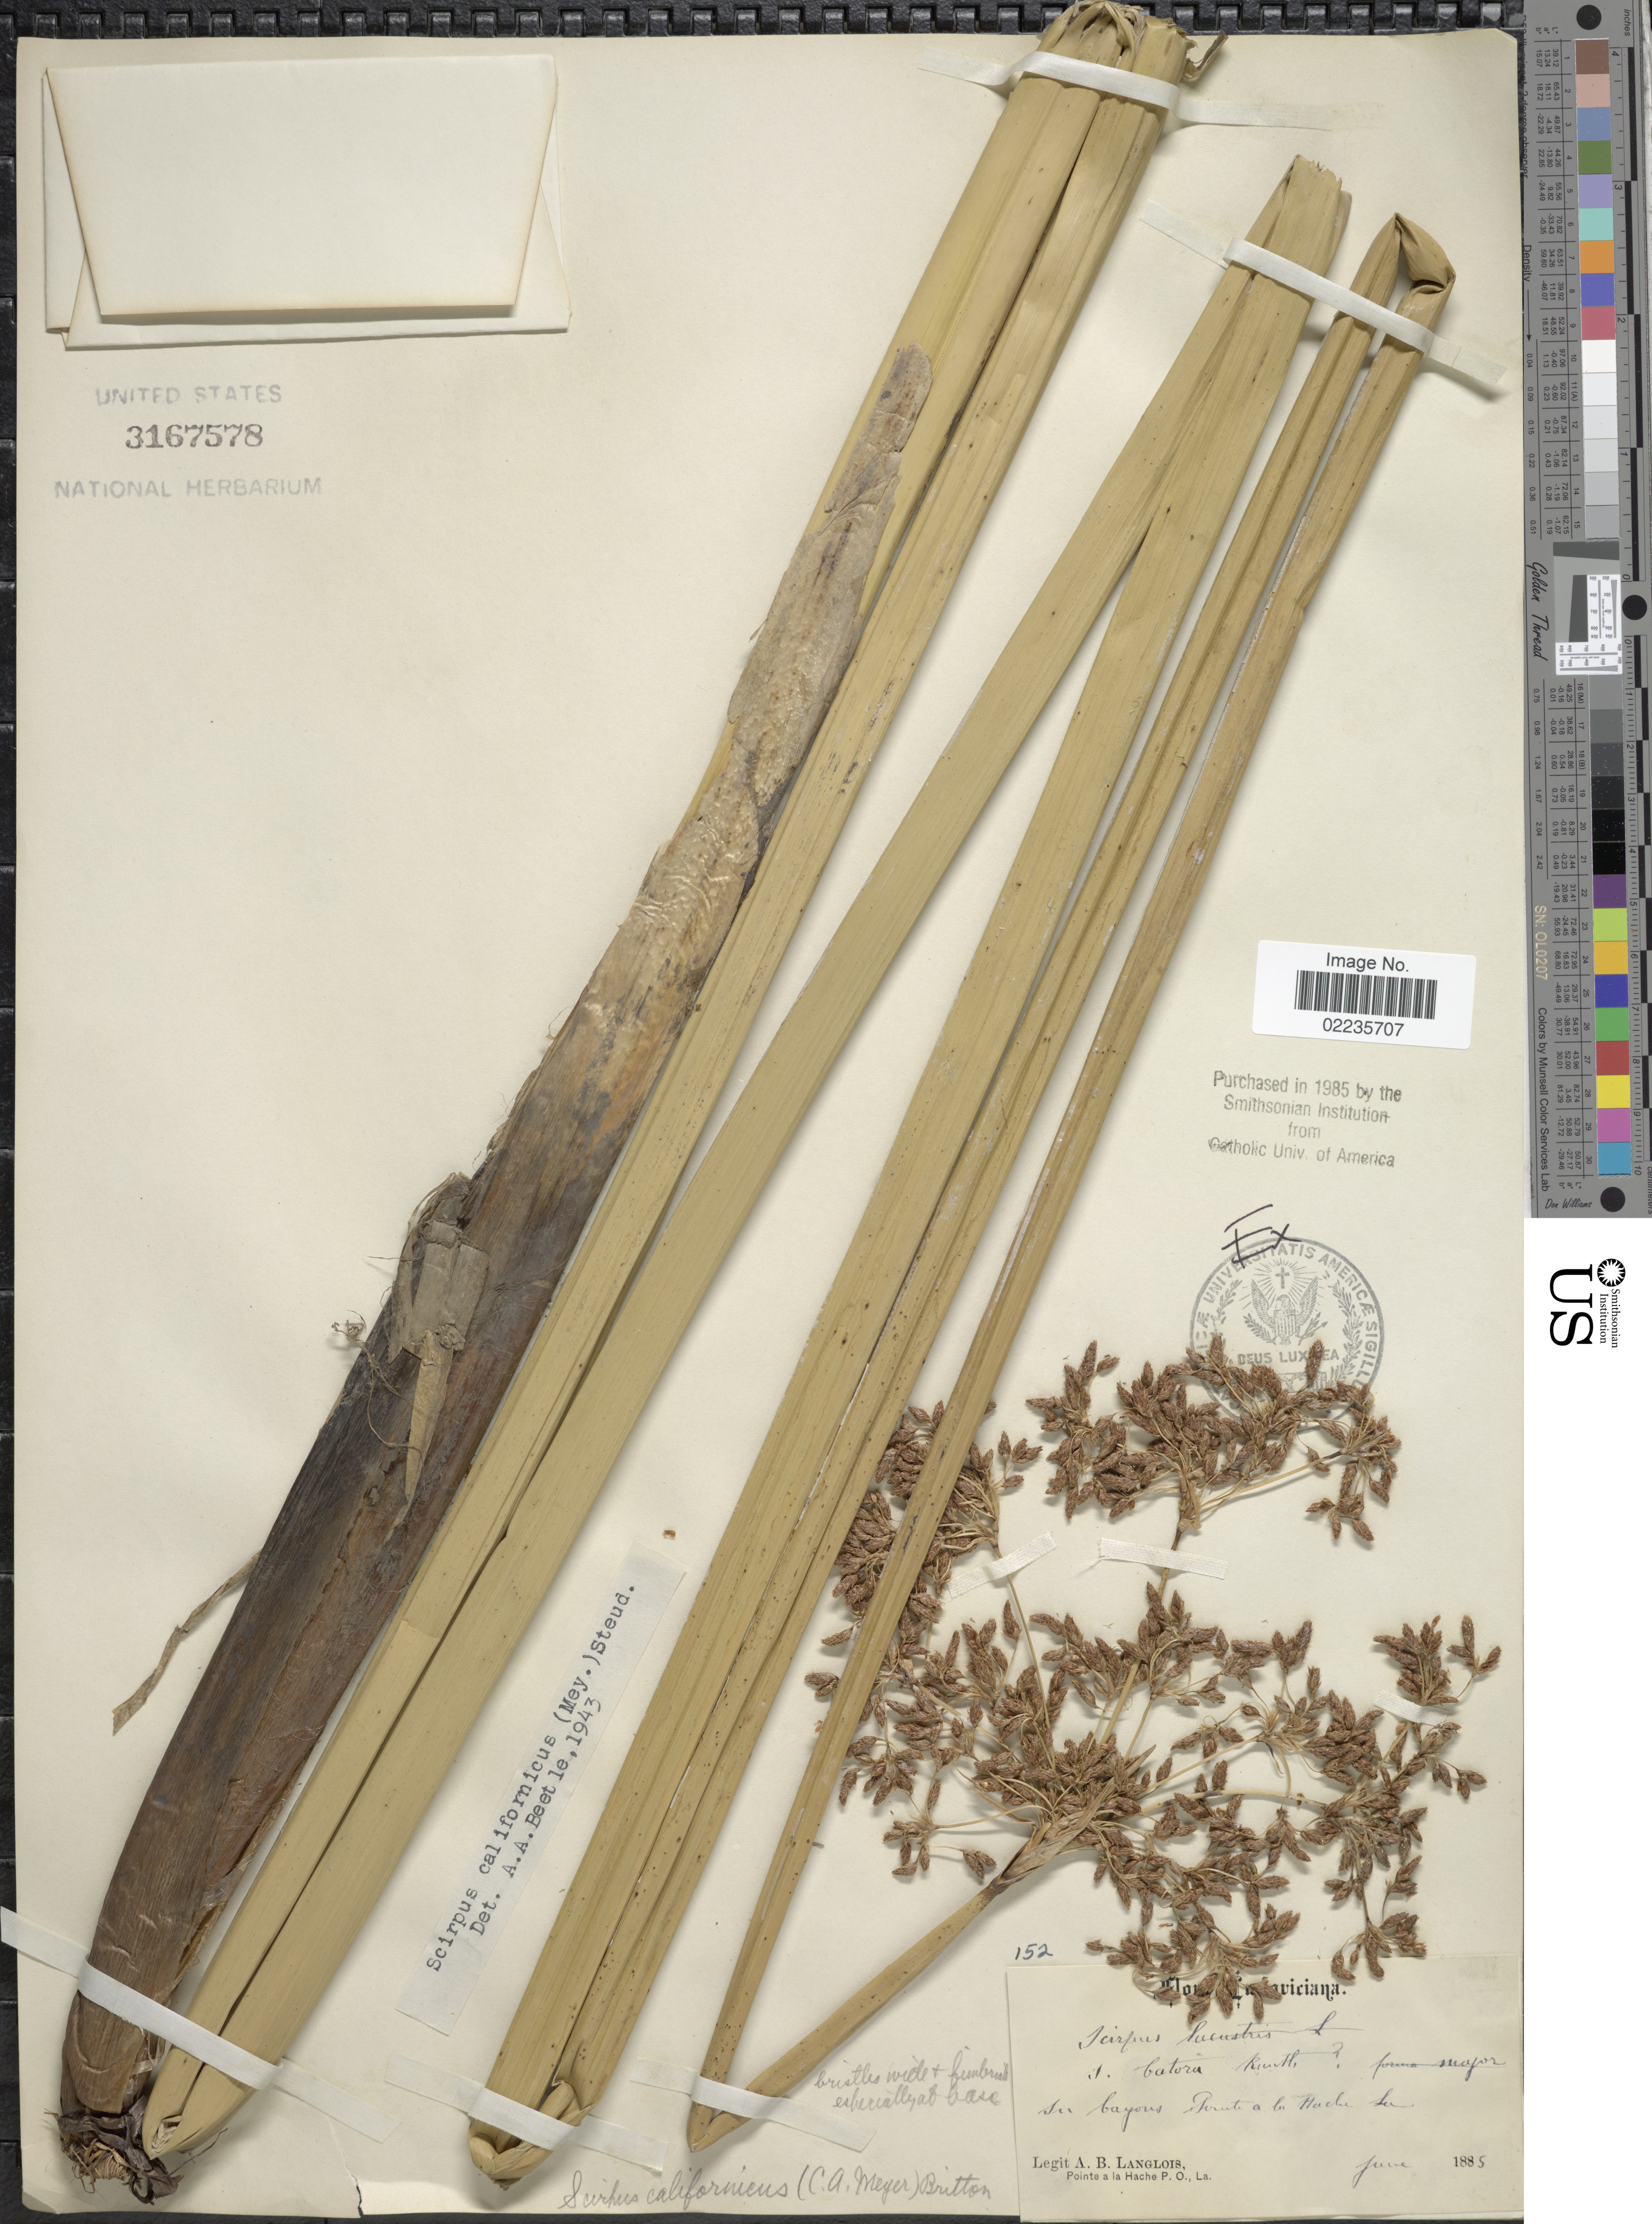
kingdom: Plantae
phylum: Tracheophyta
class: Liliopsida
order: Poales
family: Cyperaceae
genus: Schoenoplectus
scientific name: Schoenoplectus californicus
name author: (C.A. Mey.) Soják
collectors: A. Langlois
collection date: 1885-06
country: United States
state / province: Louisiana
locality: In Cayons Ponte a la Hache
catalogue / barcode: US 3167578